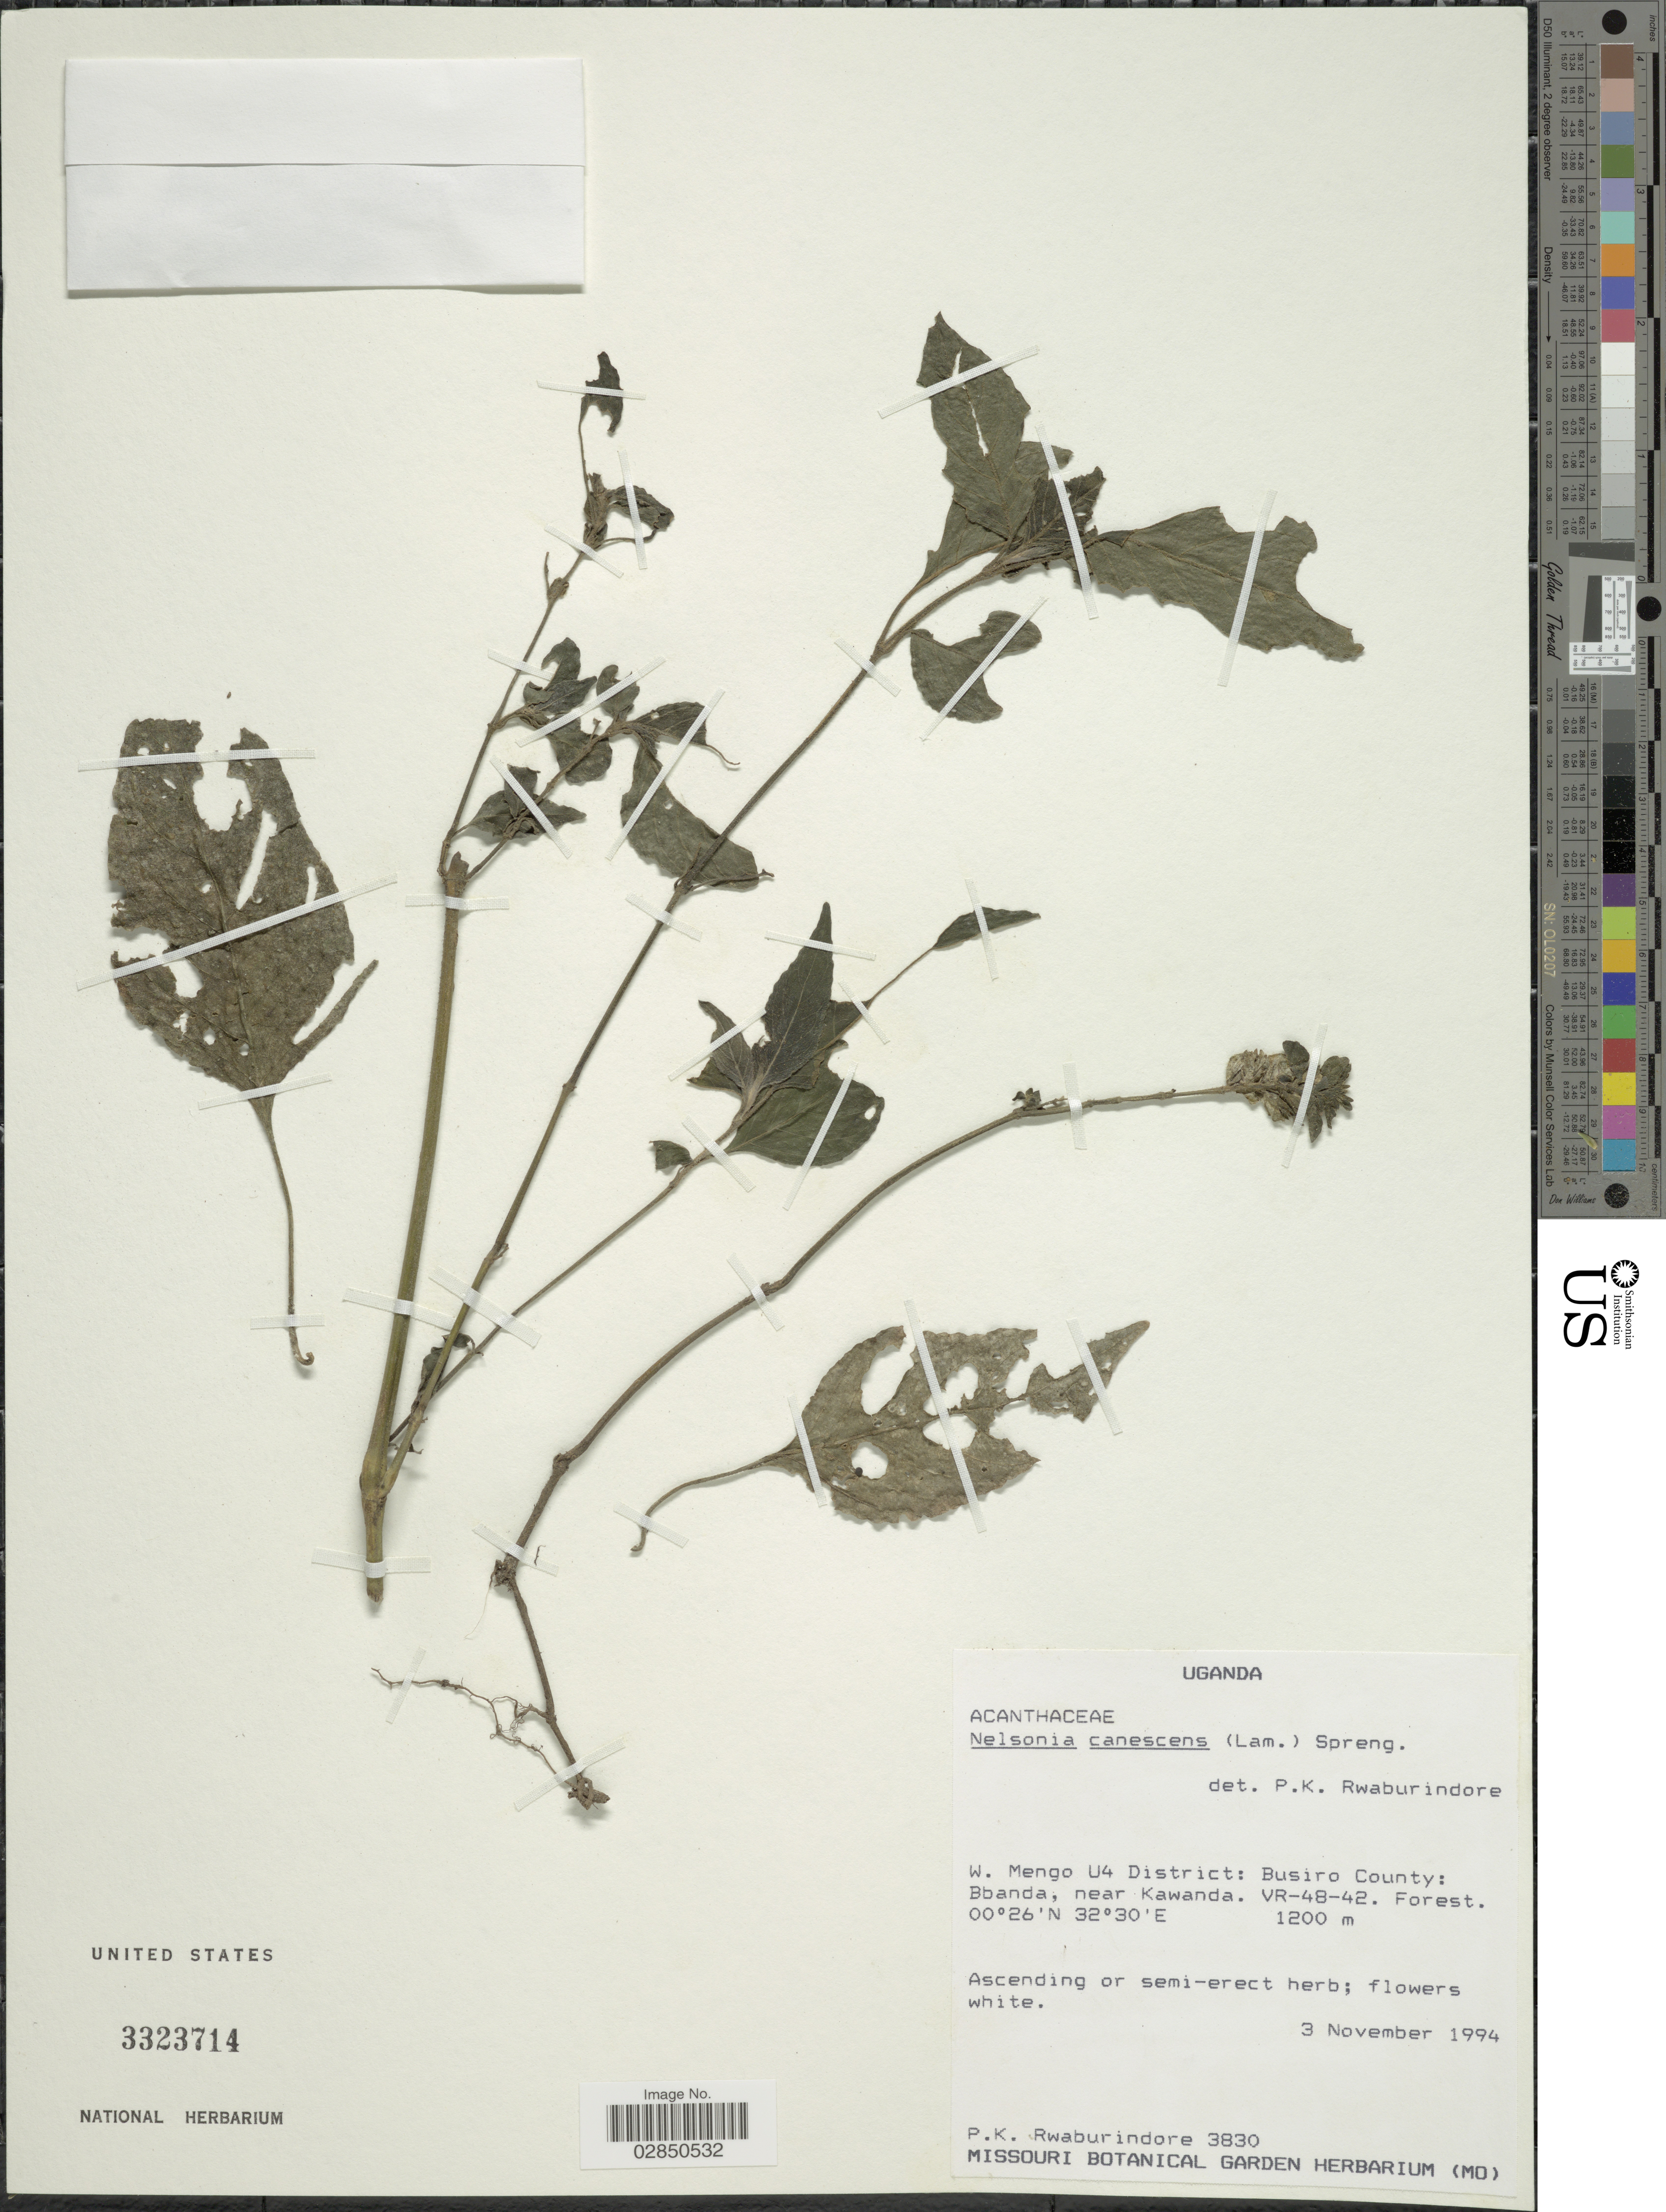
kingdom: Plantae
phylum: Tracheophyta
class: Magnoliopsida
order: Lamiales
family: Acanthaceae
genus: Nelsonia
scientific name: Nelsonia canescens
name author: (Lam.) Spreng.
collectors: P. Rwaburindore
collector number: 3830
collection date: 1994-11-03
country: Uganda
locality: W. Mengo U4 District: Busiro County: Bbanda, near Kawanda, VR-48-42.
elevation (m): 1200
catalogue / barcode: US 3323714